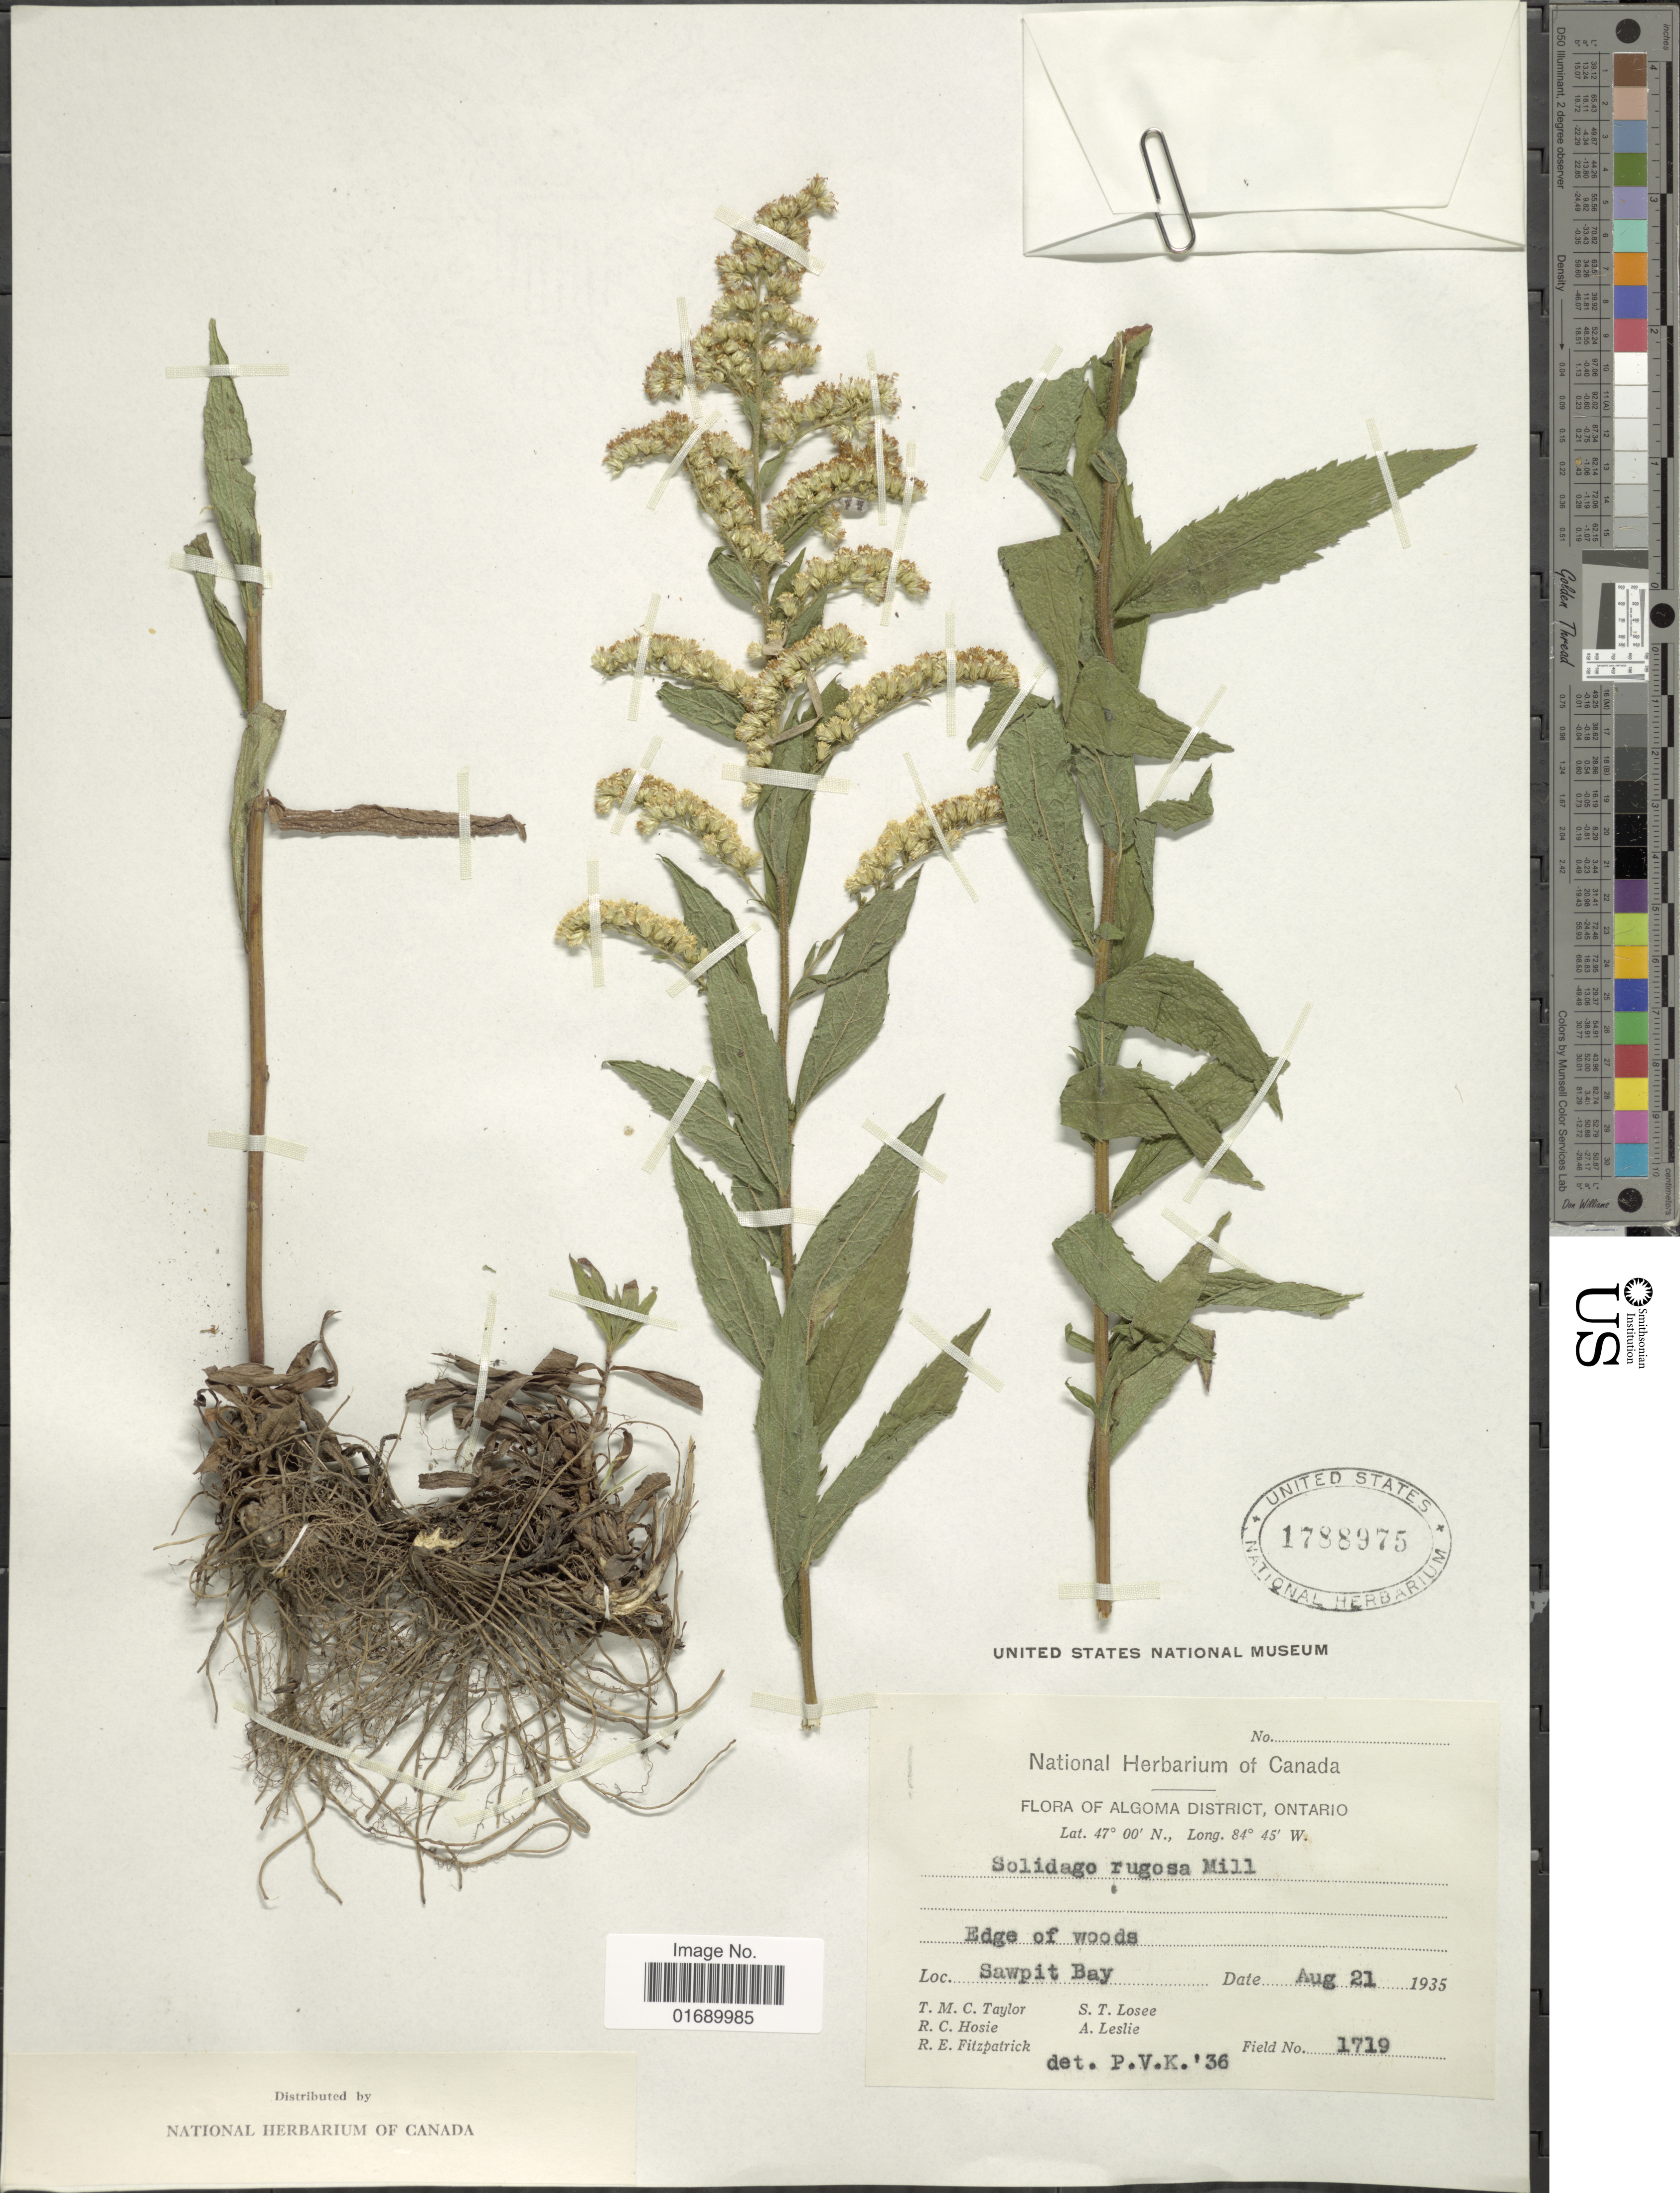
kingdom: Plantae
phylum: Tracheophyta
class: Magnoliopsida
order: Asterales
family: Asteraceae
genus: Solidago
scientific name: Solidago rugosa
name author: Mill.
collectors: T. M. C. Taylor, R. Hosie, R. Fitzpatrick, S. Losee & A. Leslie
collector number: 1719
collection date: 1935-08-21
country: Canada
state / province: Ontario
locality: Algoma District, Edge of woods, Sawpit Bay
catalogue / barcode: US 1788975